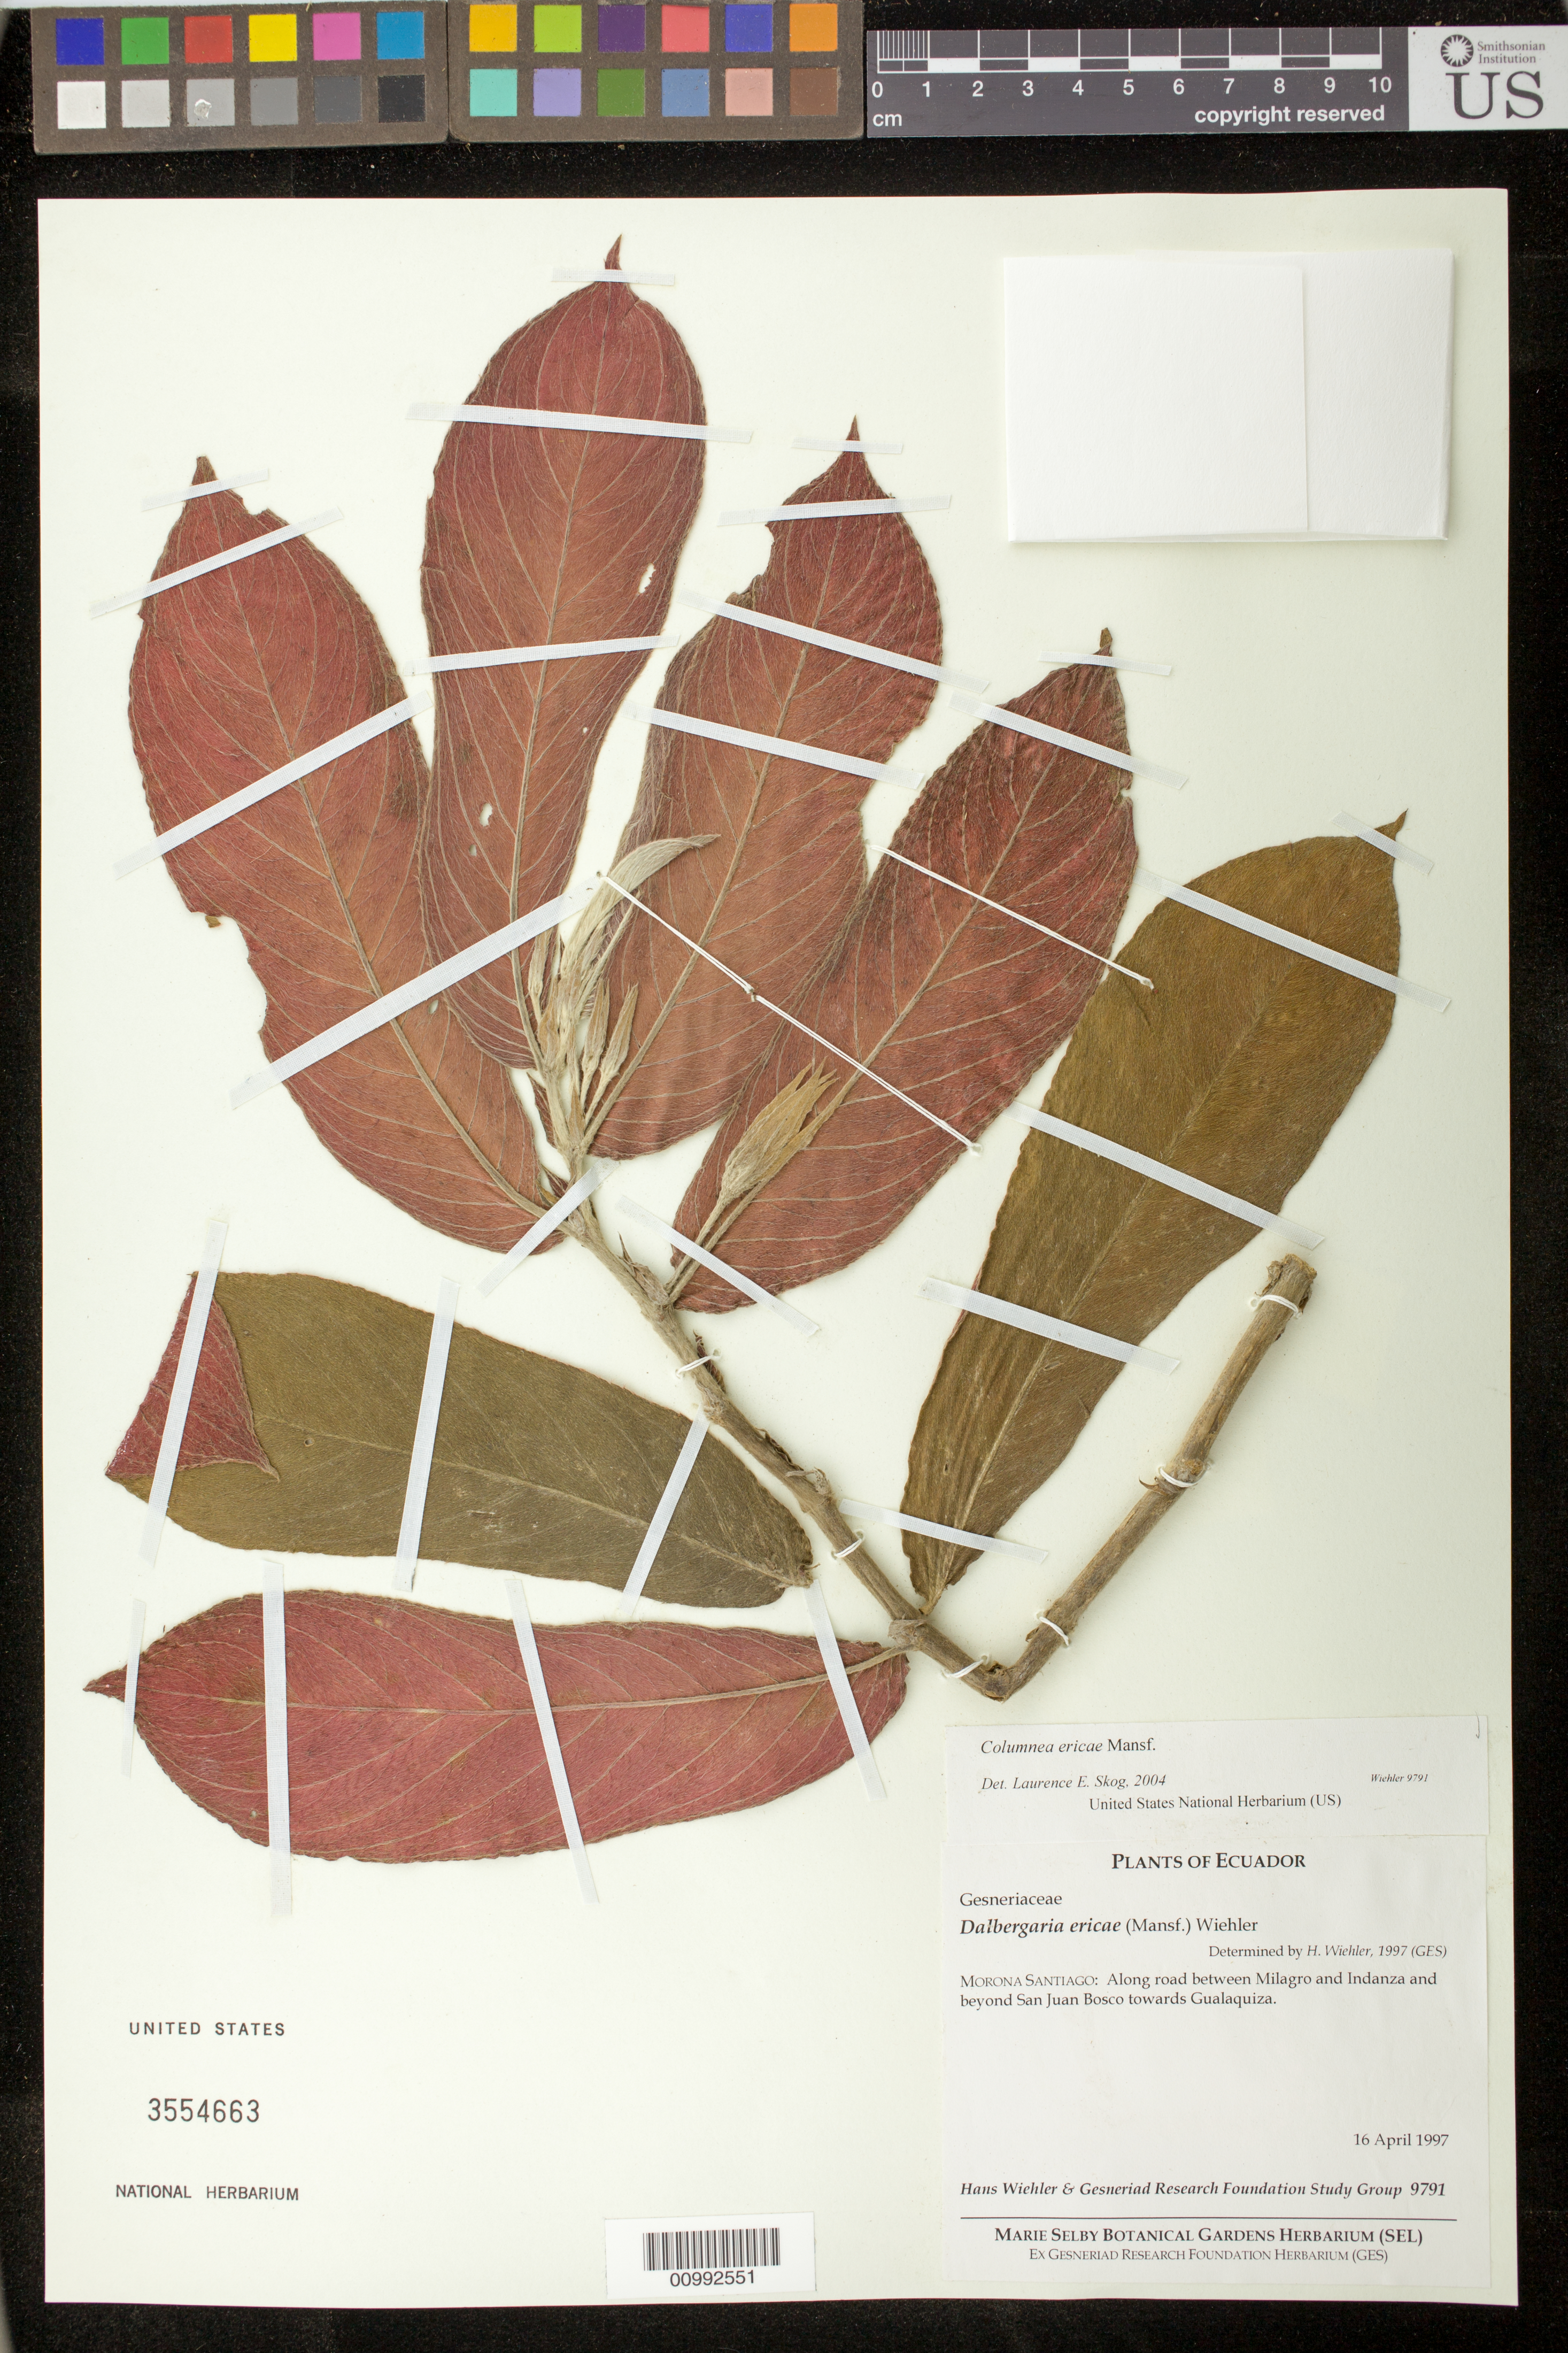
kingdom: Plantae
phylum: Tracheophyta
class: Magnoliopsida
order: Lamiales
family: Gesneriaceae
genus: Columnea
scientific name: Columnea ericae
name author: Mansf.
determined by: Skog, Laurence E.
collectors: H. J. Wiehler & GRF Study Group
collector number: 9791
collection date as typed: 16 Apr 1997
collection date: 1997-04-16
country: Ecuador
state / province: Morona-Santiago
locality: Morona-Santiago: along road between Milagro and Indanza and beyond San Juan Bosco towards Gualaquiza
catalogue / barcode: US 3554663